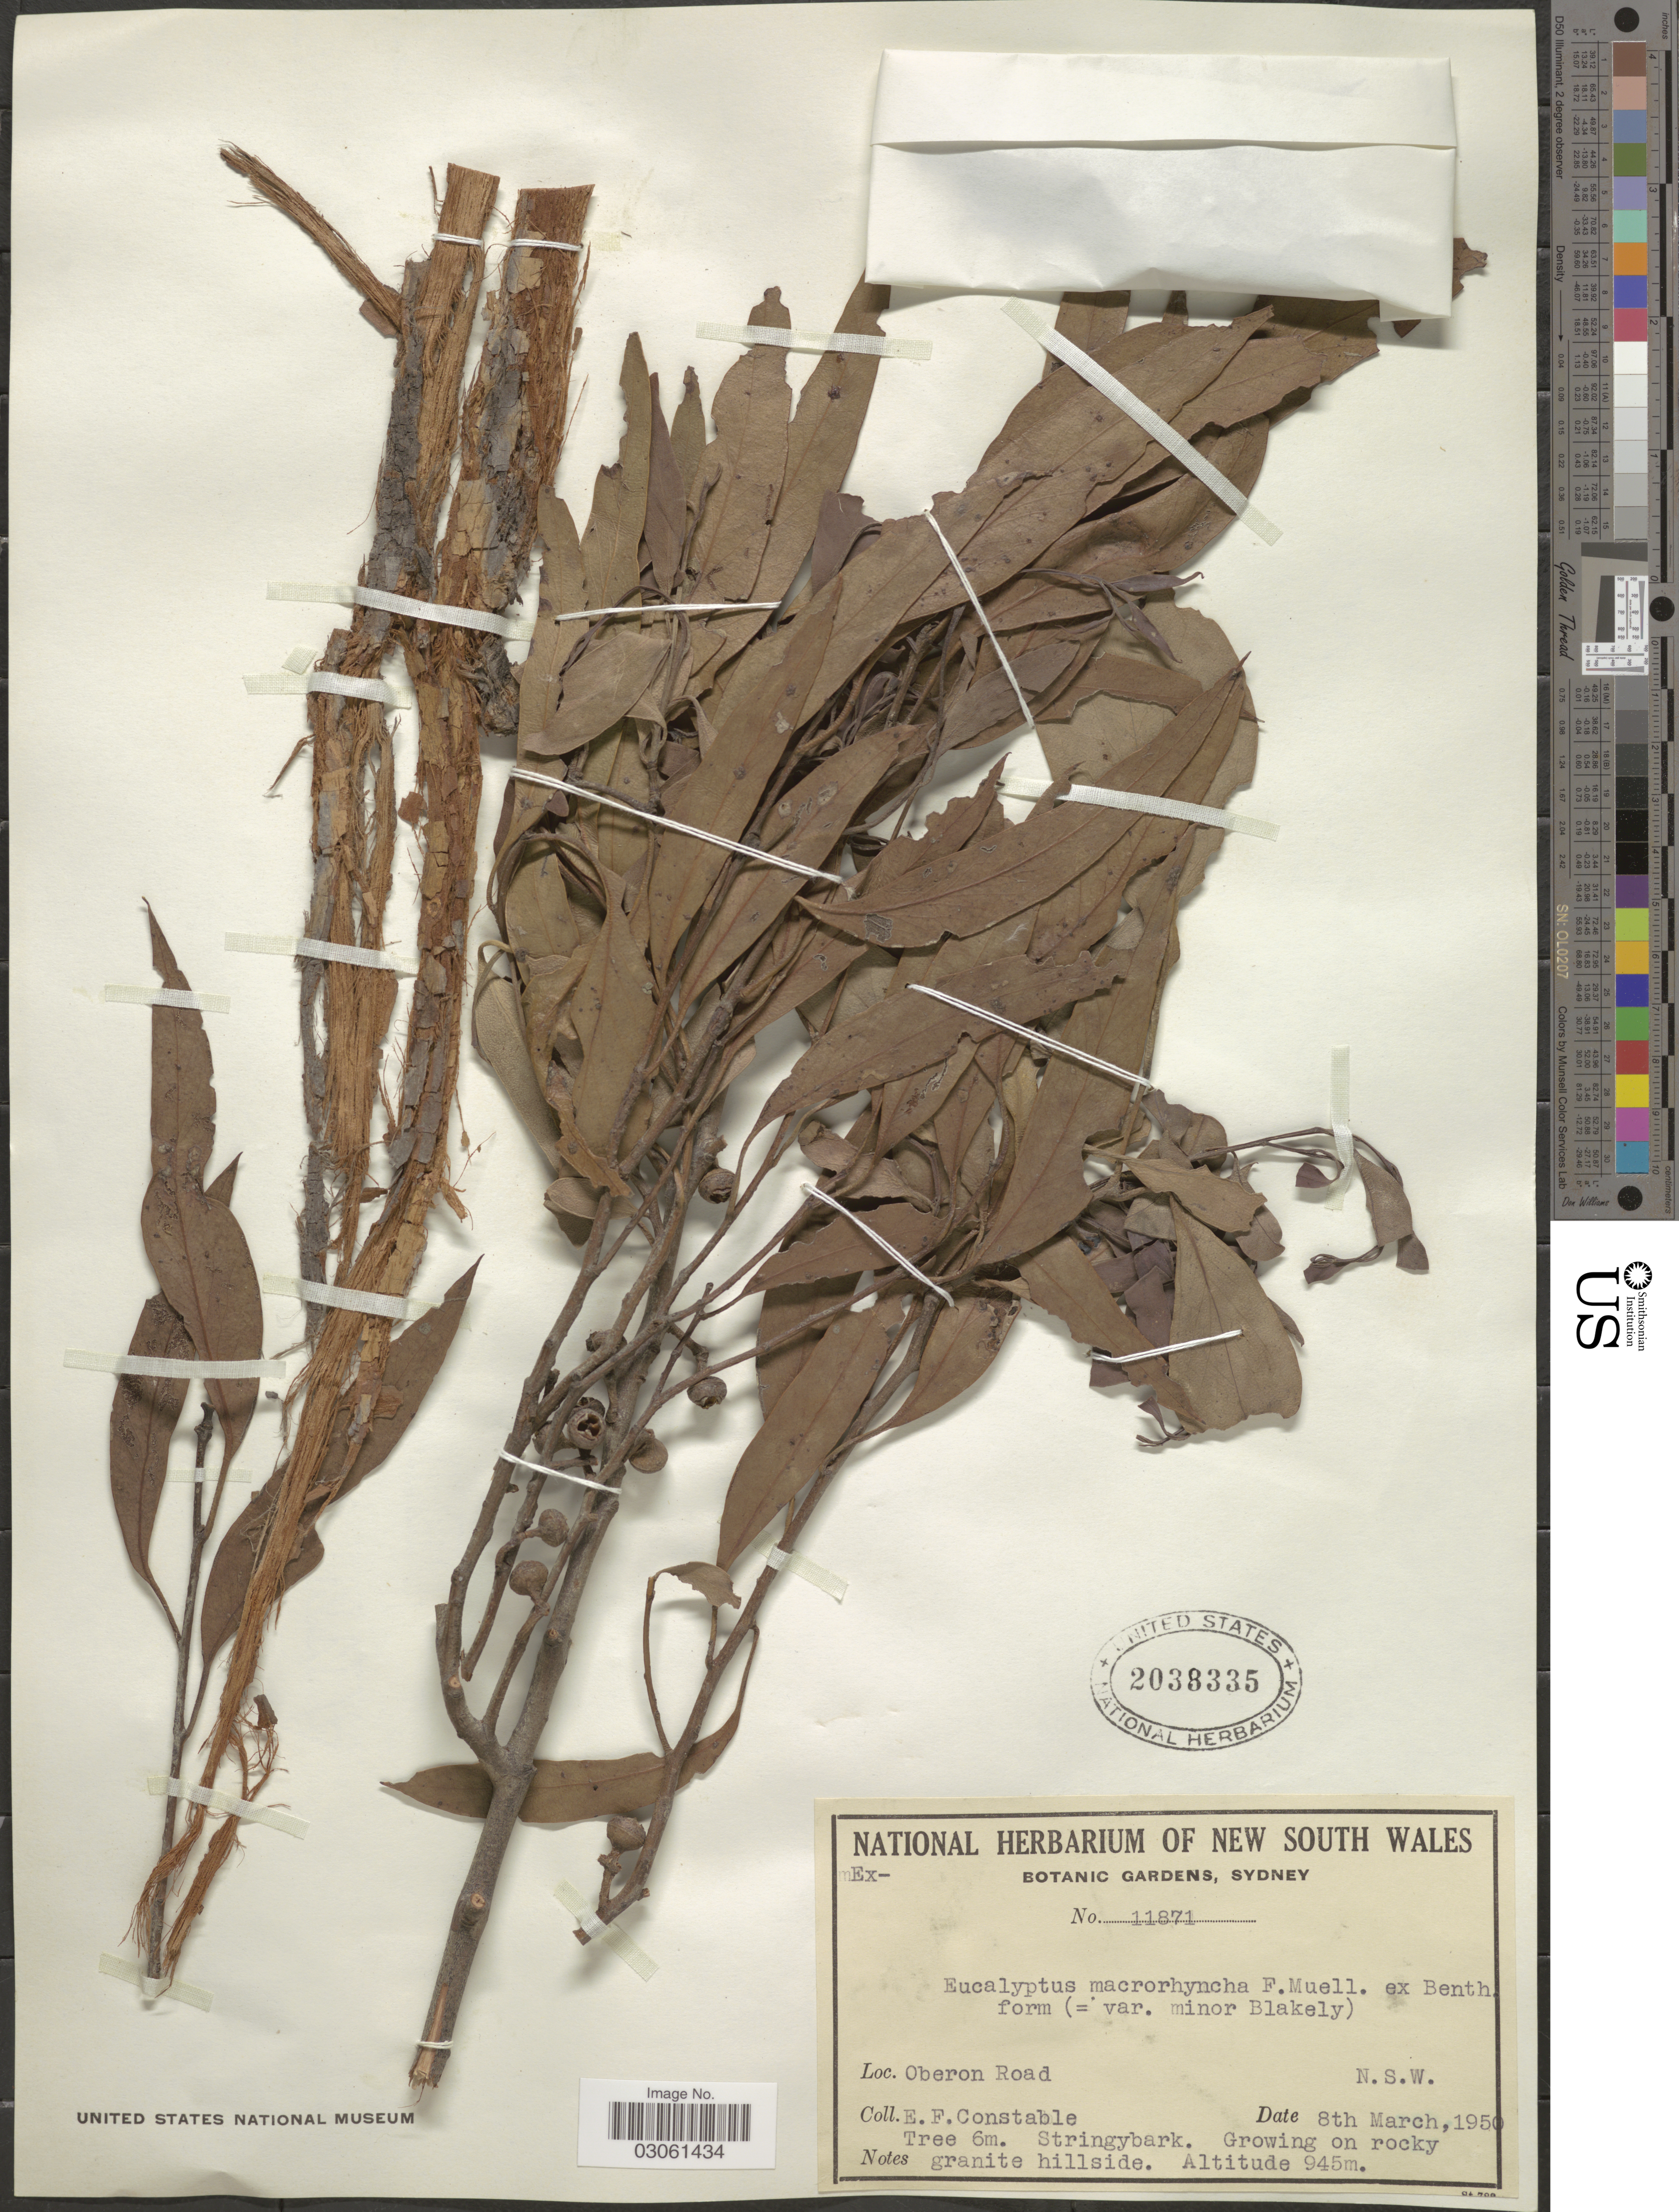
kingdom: Plantae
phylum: Tracheophyta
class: Magnoliopsida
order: Myrtales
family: Myrtaceae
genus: Eucalyptus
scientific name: Eucalyptus macrorhyncha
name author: F. Muell. ex Benth.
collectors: E. F. Constable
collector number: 11871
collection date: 1950-03-08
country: Australia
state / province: New South Wales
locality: Oberon Road. N. S. W.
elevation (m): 945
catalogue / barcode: US 2038335